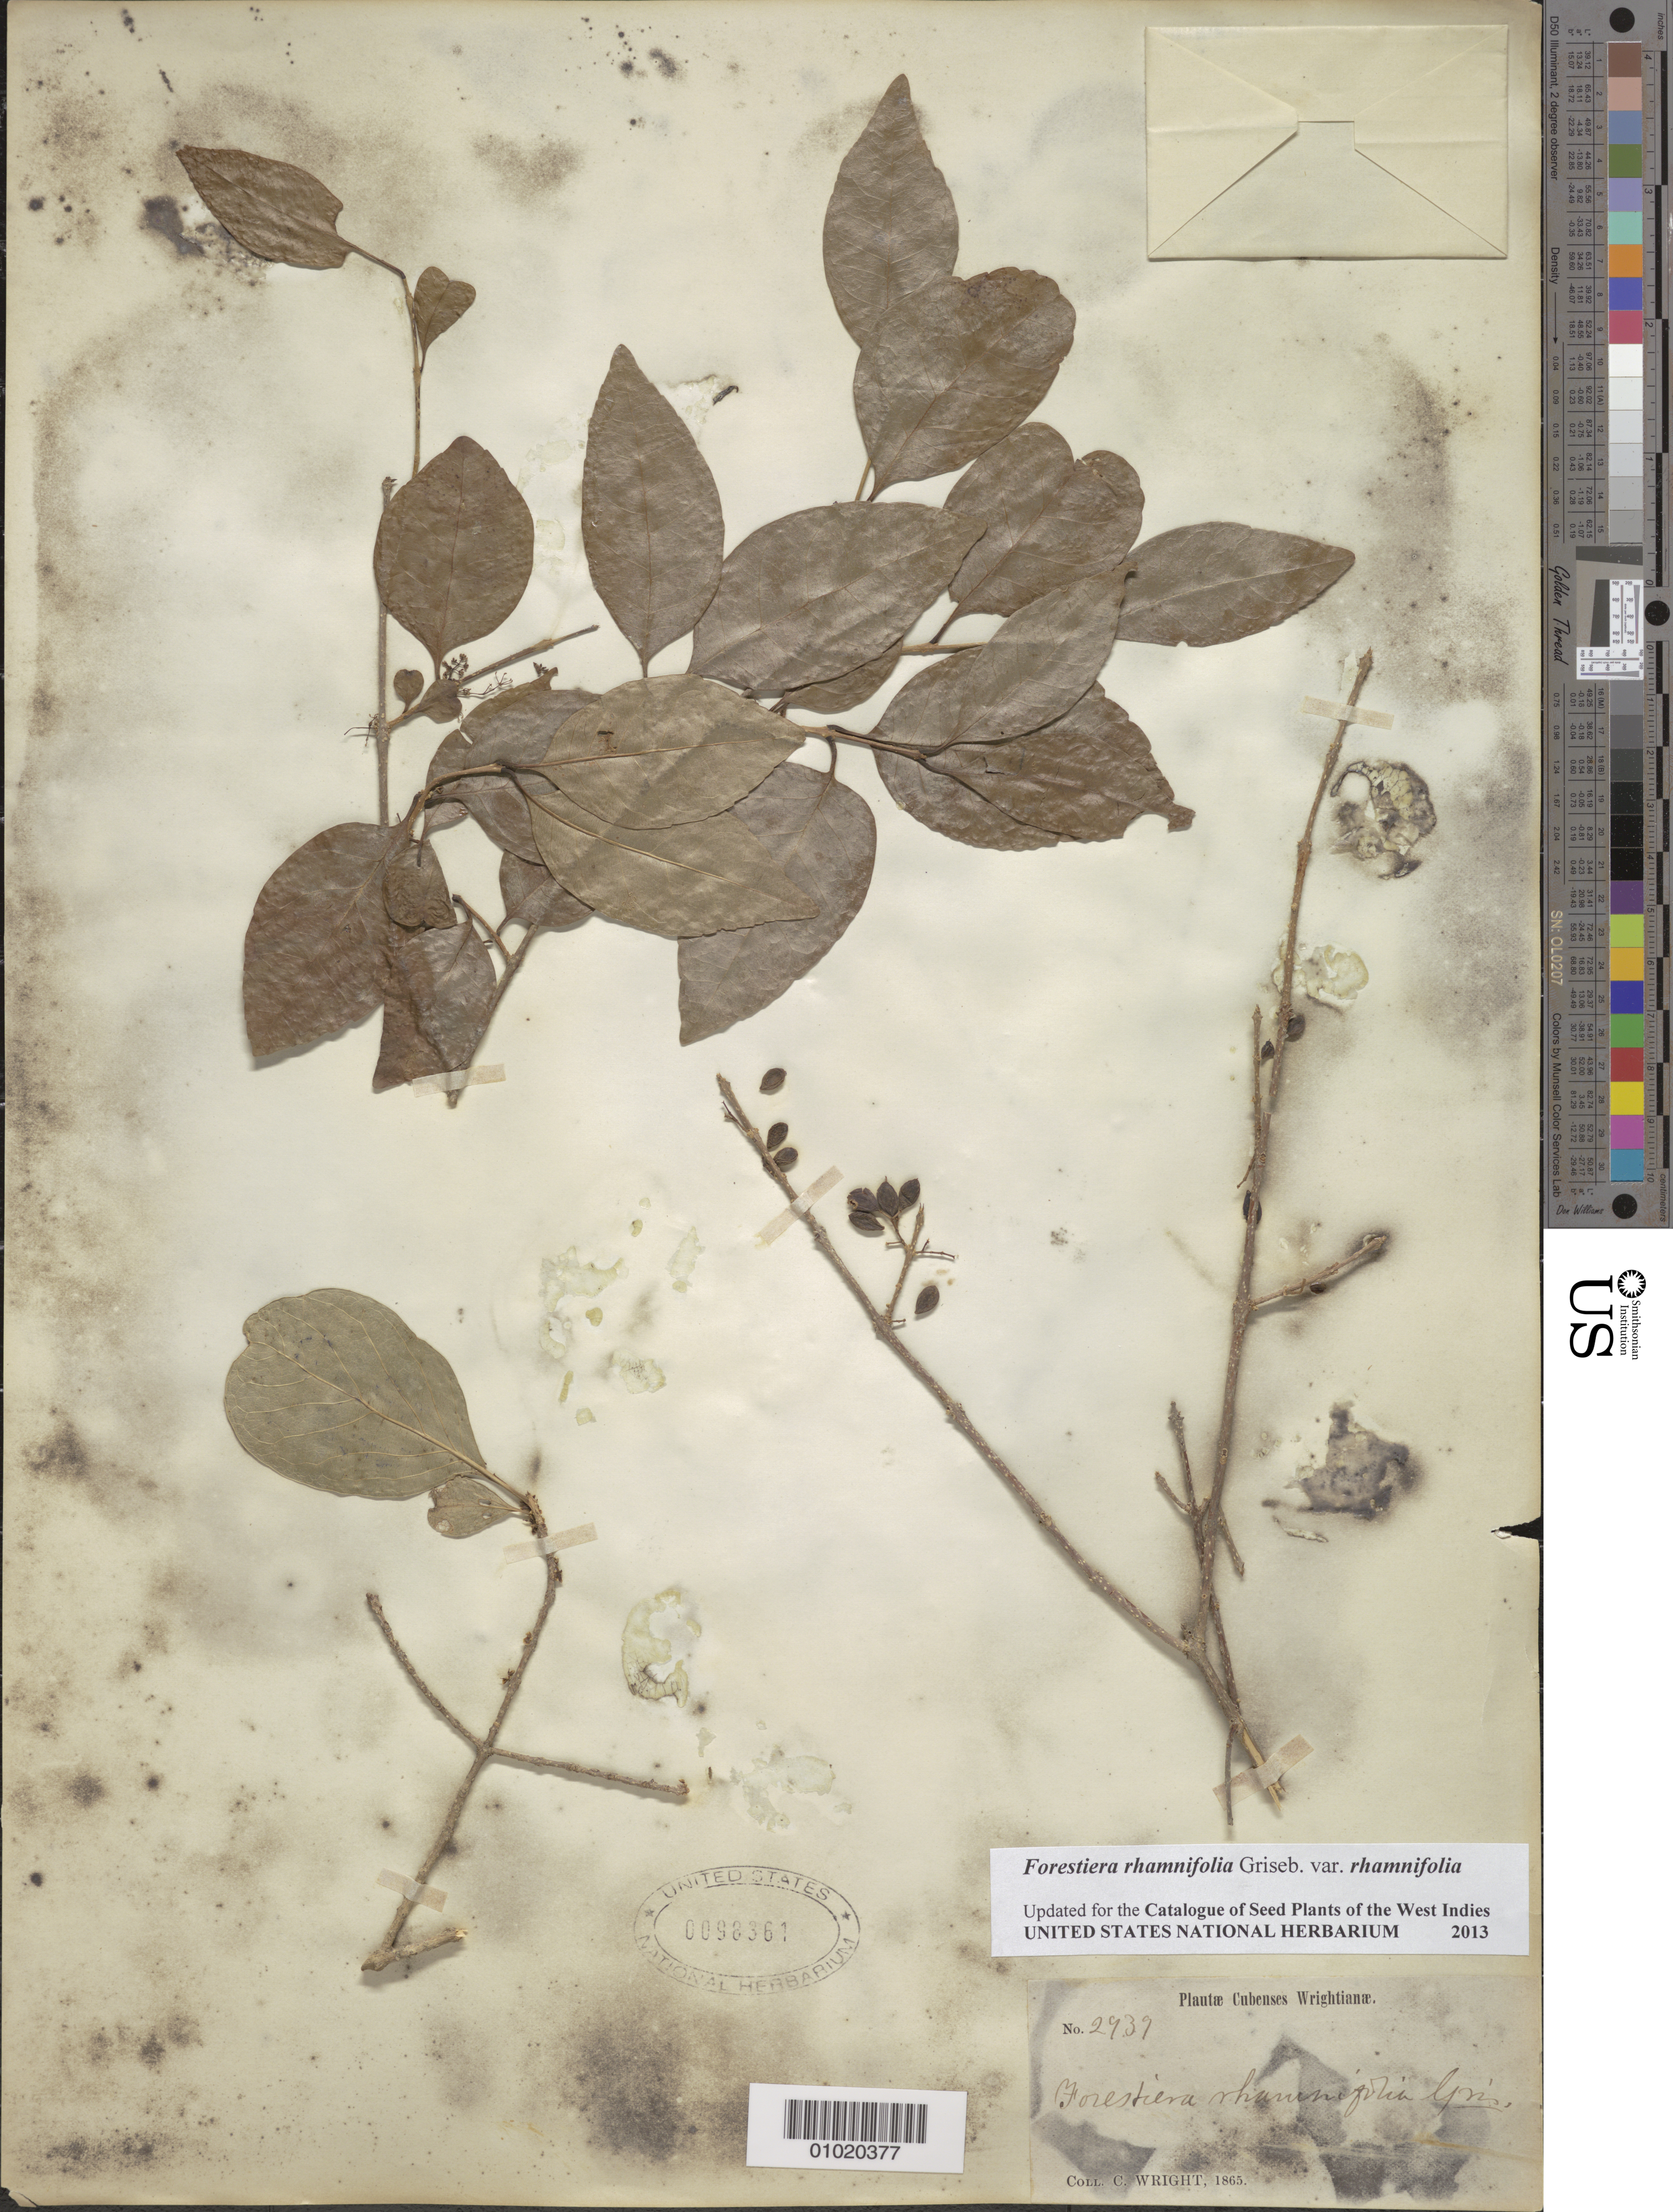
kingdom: Plantae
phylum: Tracheophyta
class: Magnoliopsida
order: Lamiales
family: Oleaceae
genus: Forestiera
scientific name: Forestiera rhamnifolia var. rhamnifolia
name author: Griseb.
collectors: C. Wright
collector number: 2939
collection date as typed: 01 Jan 1865 to 31 Dec 1865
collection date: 1865-01-01/1865-12-31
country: Cuba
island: Cuba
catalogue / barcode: US 98361